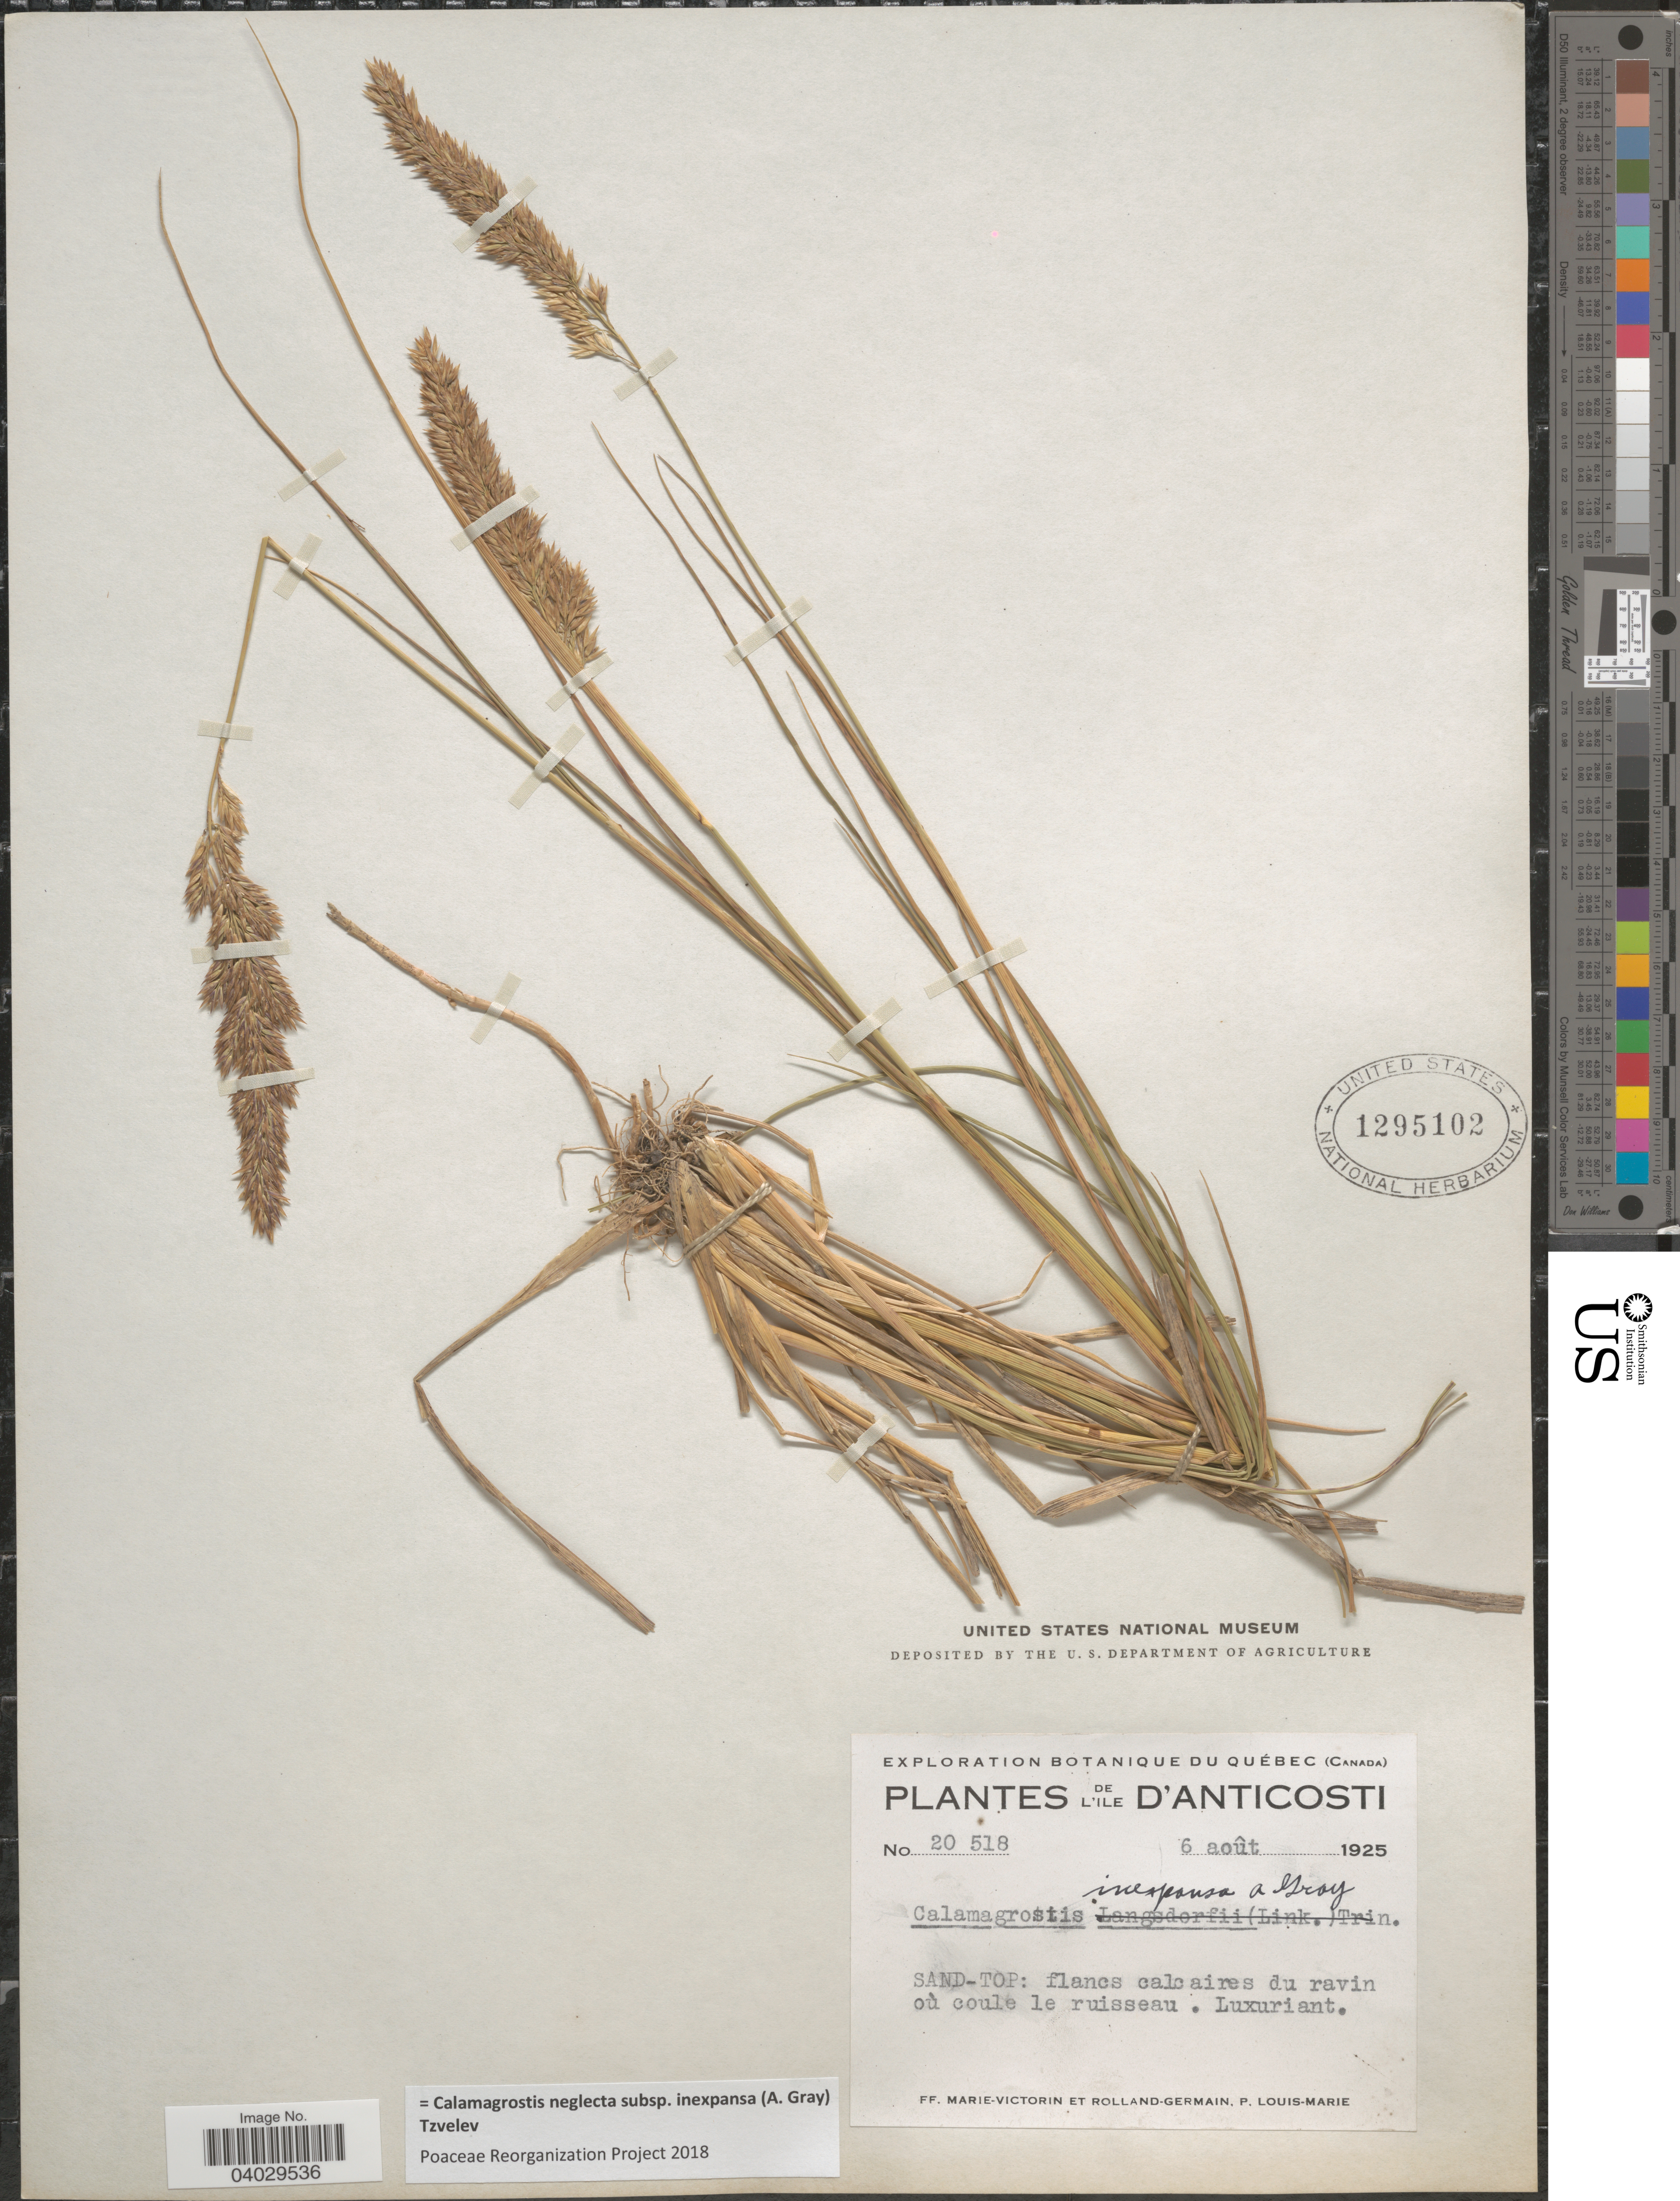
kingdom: Plantae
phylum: Tracheophyta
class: Liliopsida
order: Poales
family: Poaceae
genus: Calamagrostis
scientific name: Calamagrostis neglecta subsp. inexpansa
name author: (A. Gray) Tzvelev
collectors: F. Marie-Victorin, Rolland-Germain & L.-M. LaLonde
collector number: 20518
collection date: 1925-08-06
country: Canada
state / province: Quebec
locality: L'ile D'Anticosti. Sand-Top: flancs calcaires du ravin où le ruisseau. Luxuriant.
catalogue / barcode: US 1295102